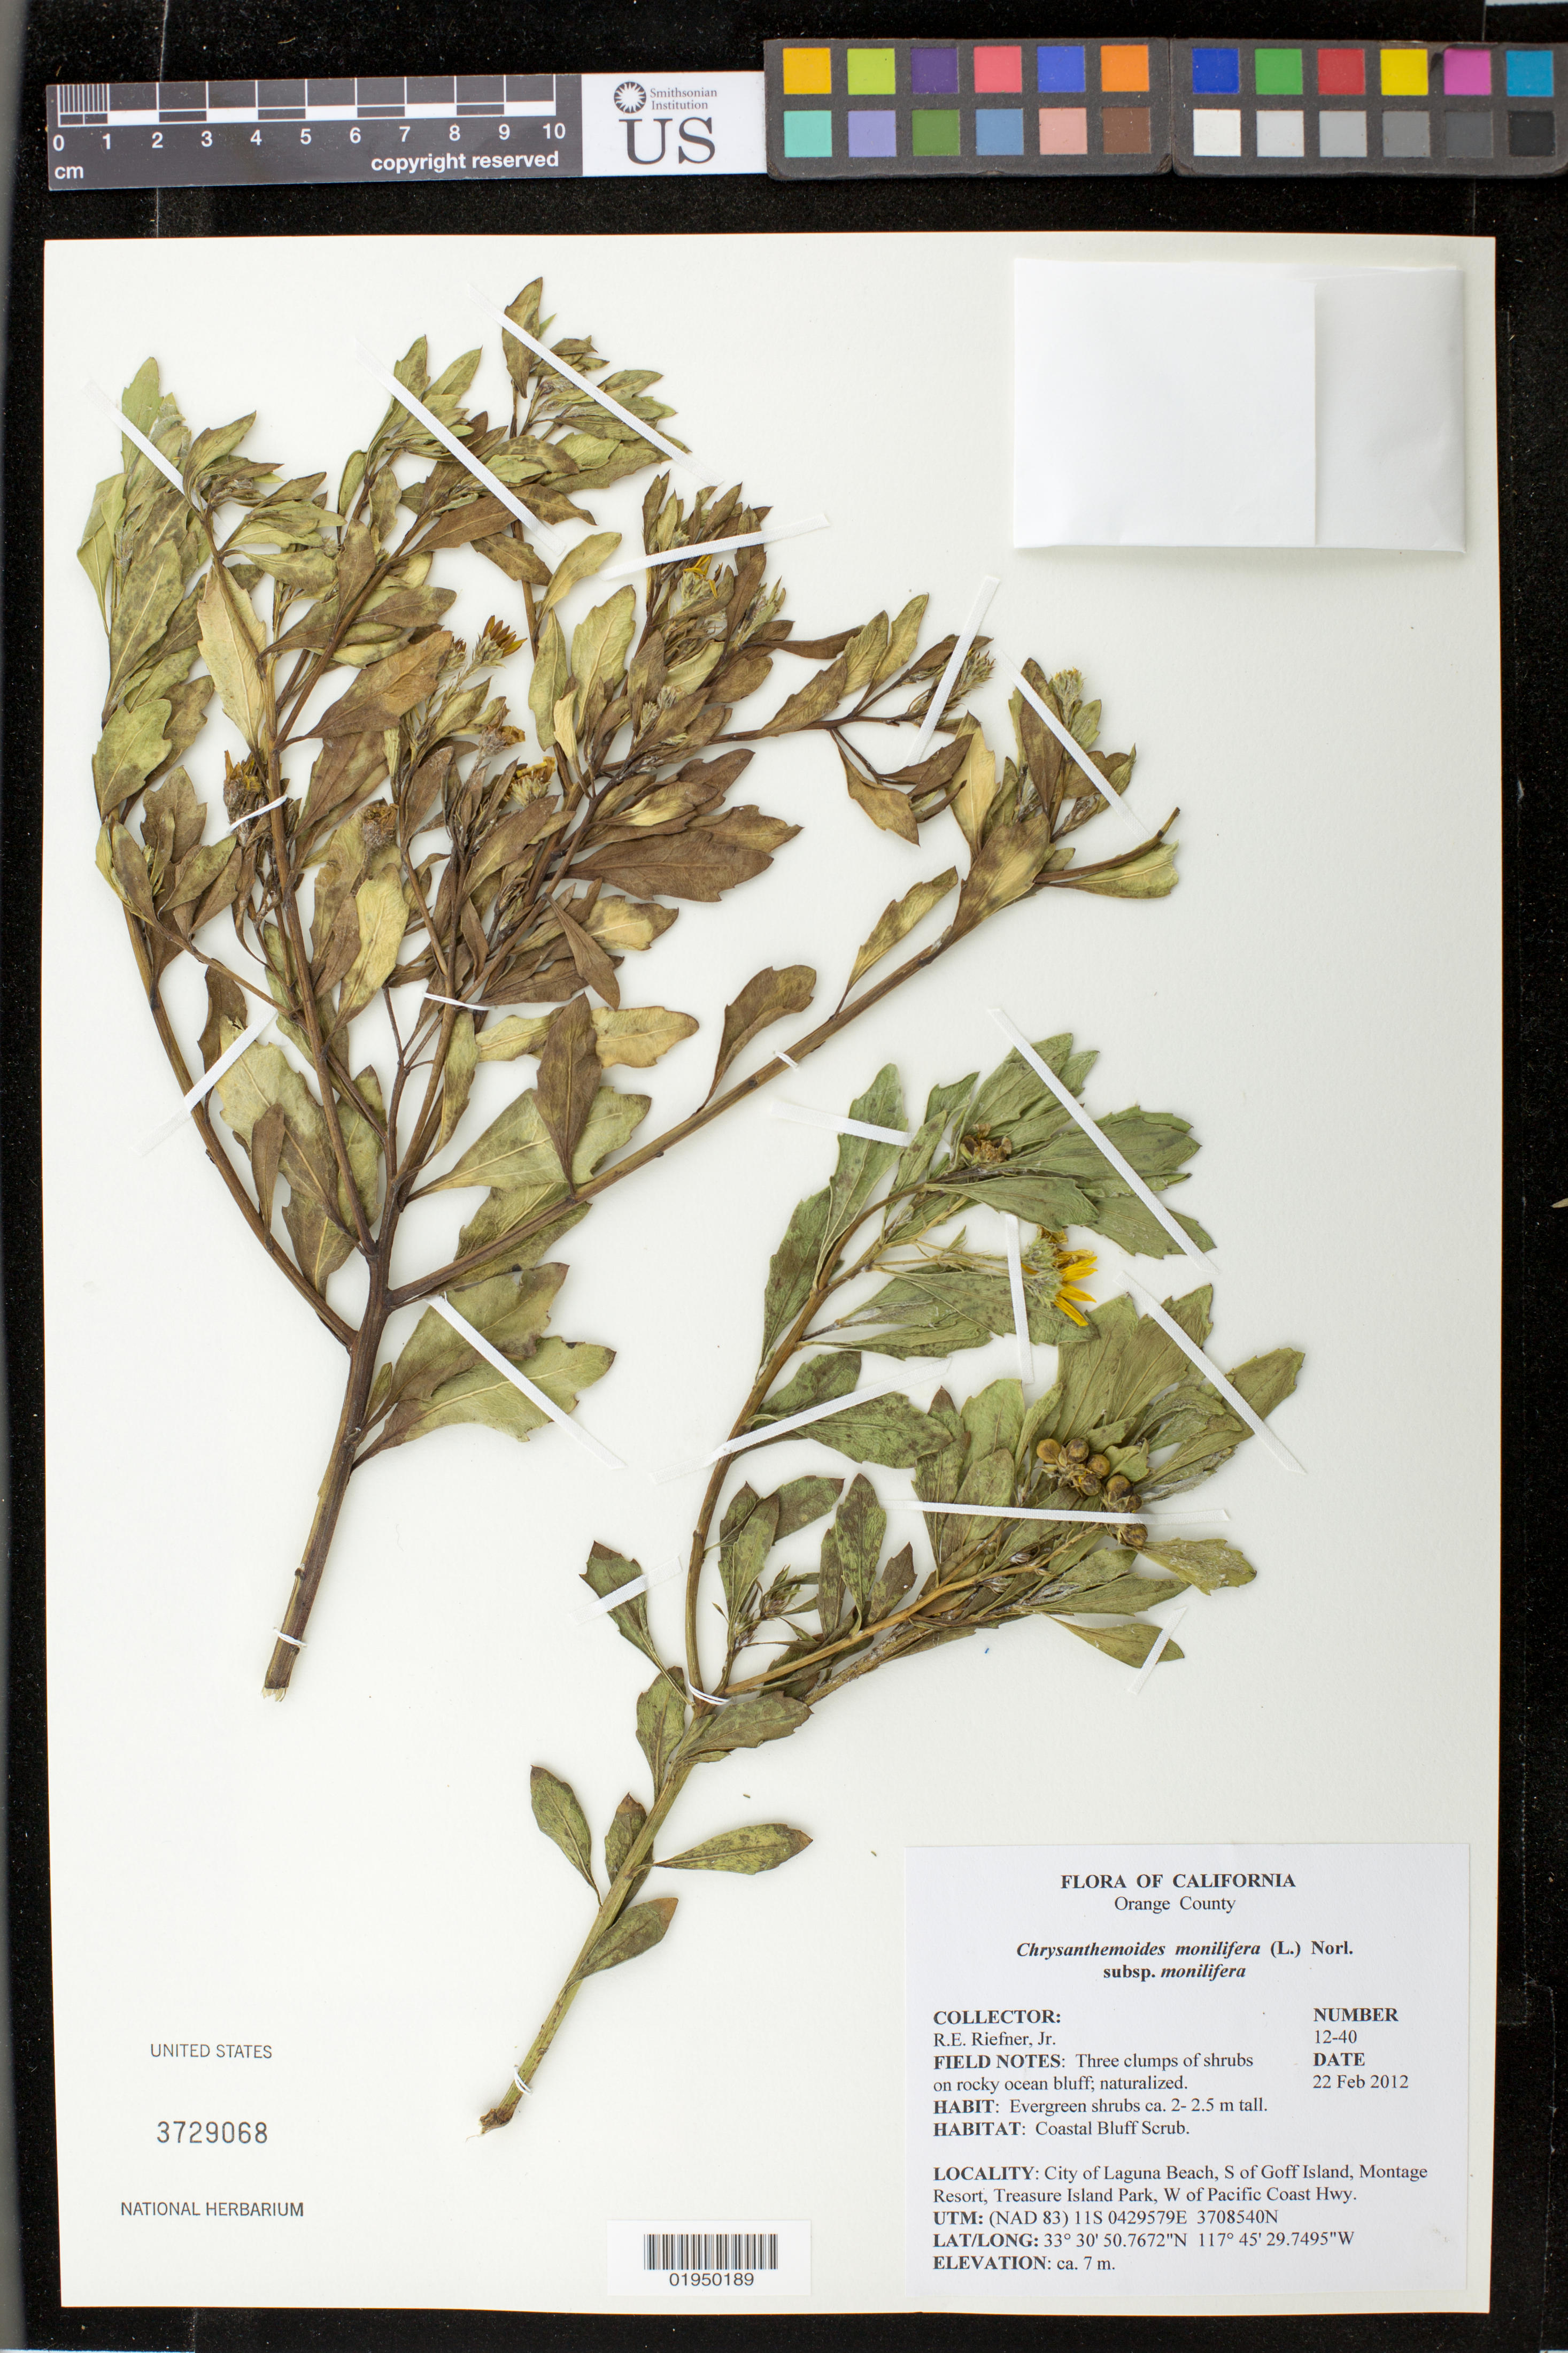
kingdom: Plantae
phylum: Tracheophyta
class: Magnoliopsida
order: Asterales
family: Asteraceae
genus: Chrysanthemoides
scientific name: Chrysanthemoides monilifera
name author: (L.) Norl.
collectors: R. Riefner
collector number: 12-40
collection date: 2012-02-22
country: United States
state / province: California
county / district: Orange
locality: City of Laguna Beach, S of Goff Island, Montage Resort, Treasure Island Park, W of pacific Coast Hwy.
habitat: Coastal Bluff Scrub.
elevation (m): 7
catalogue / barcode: US 3729068